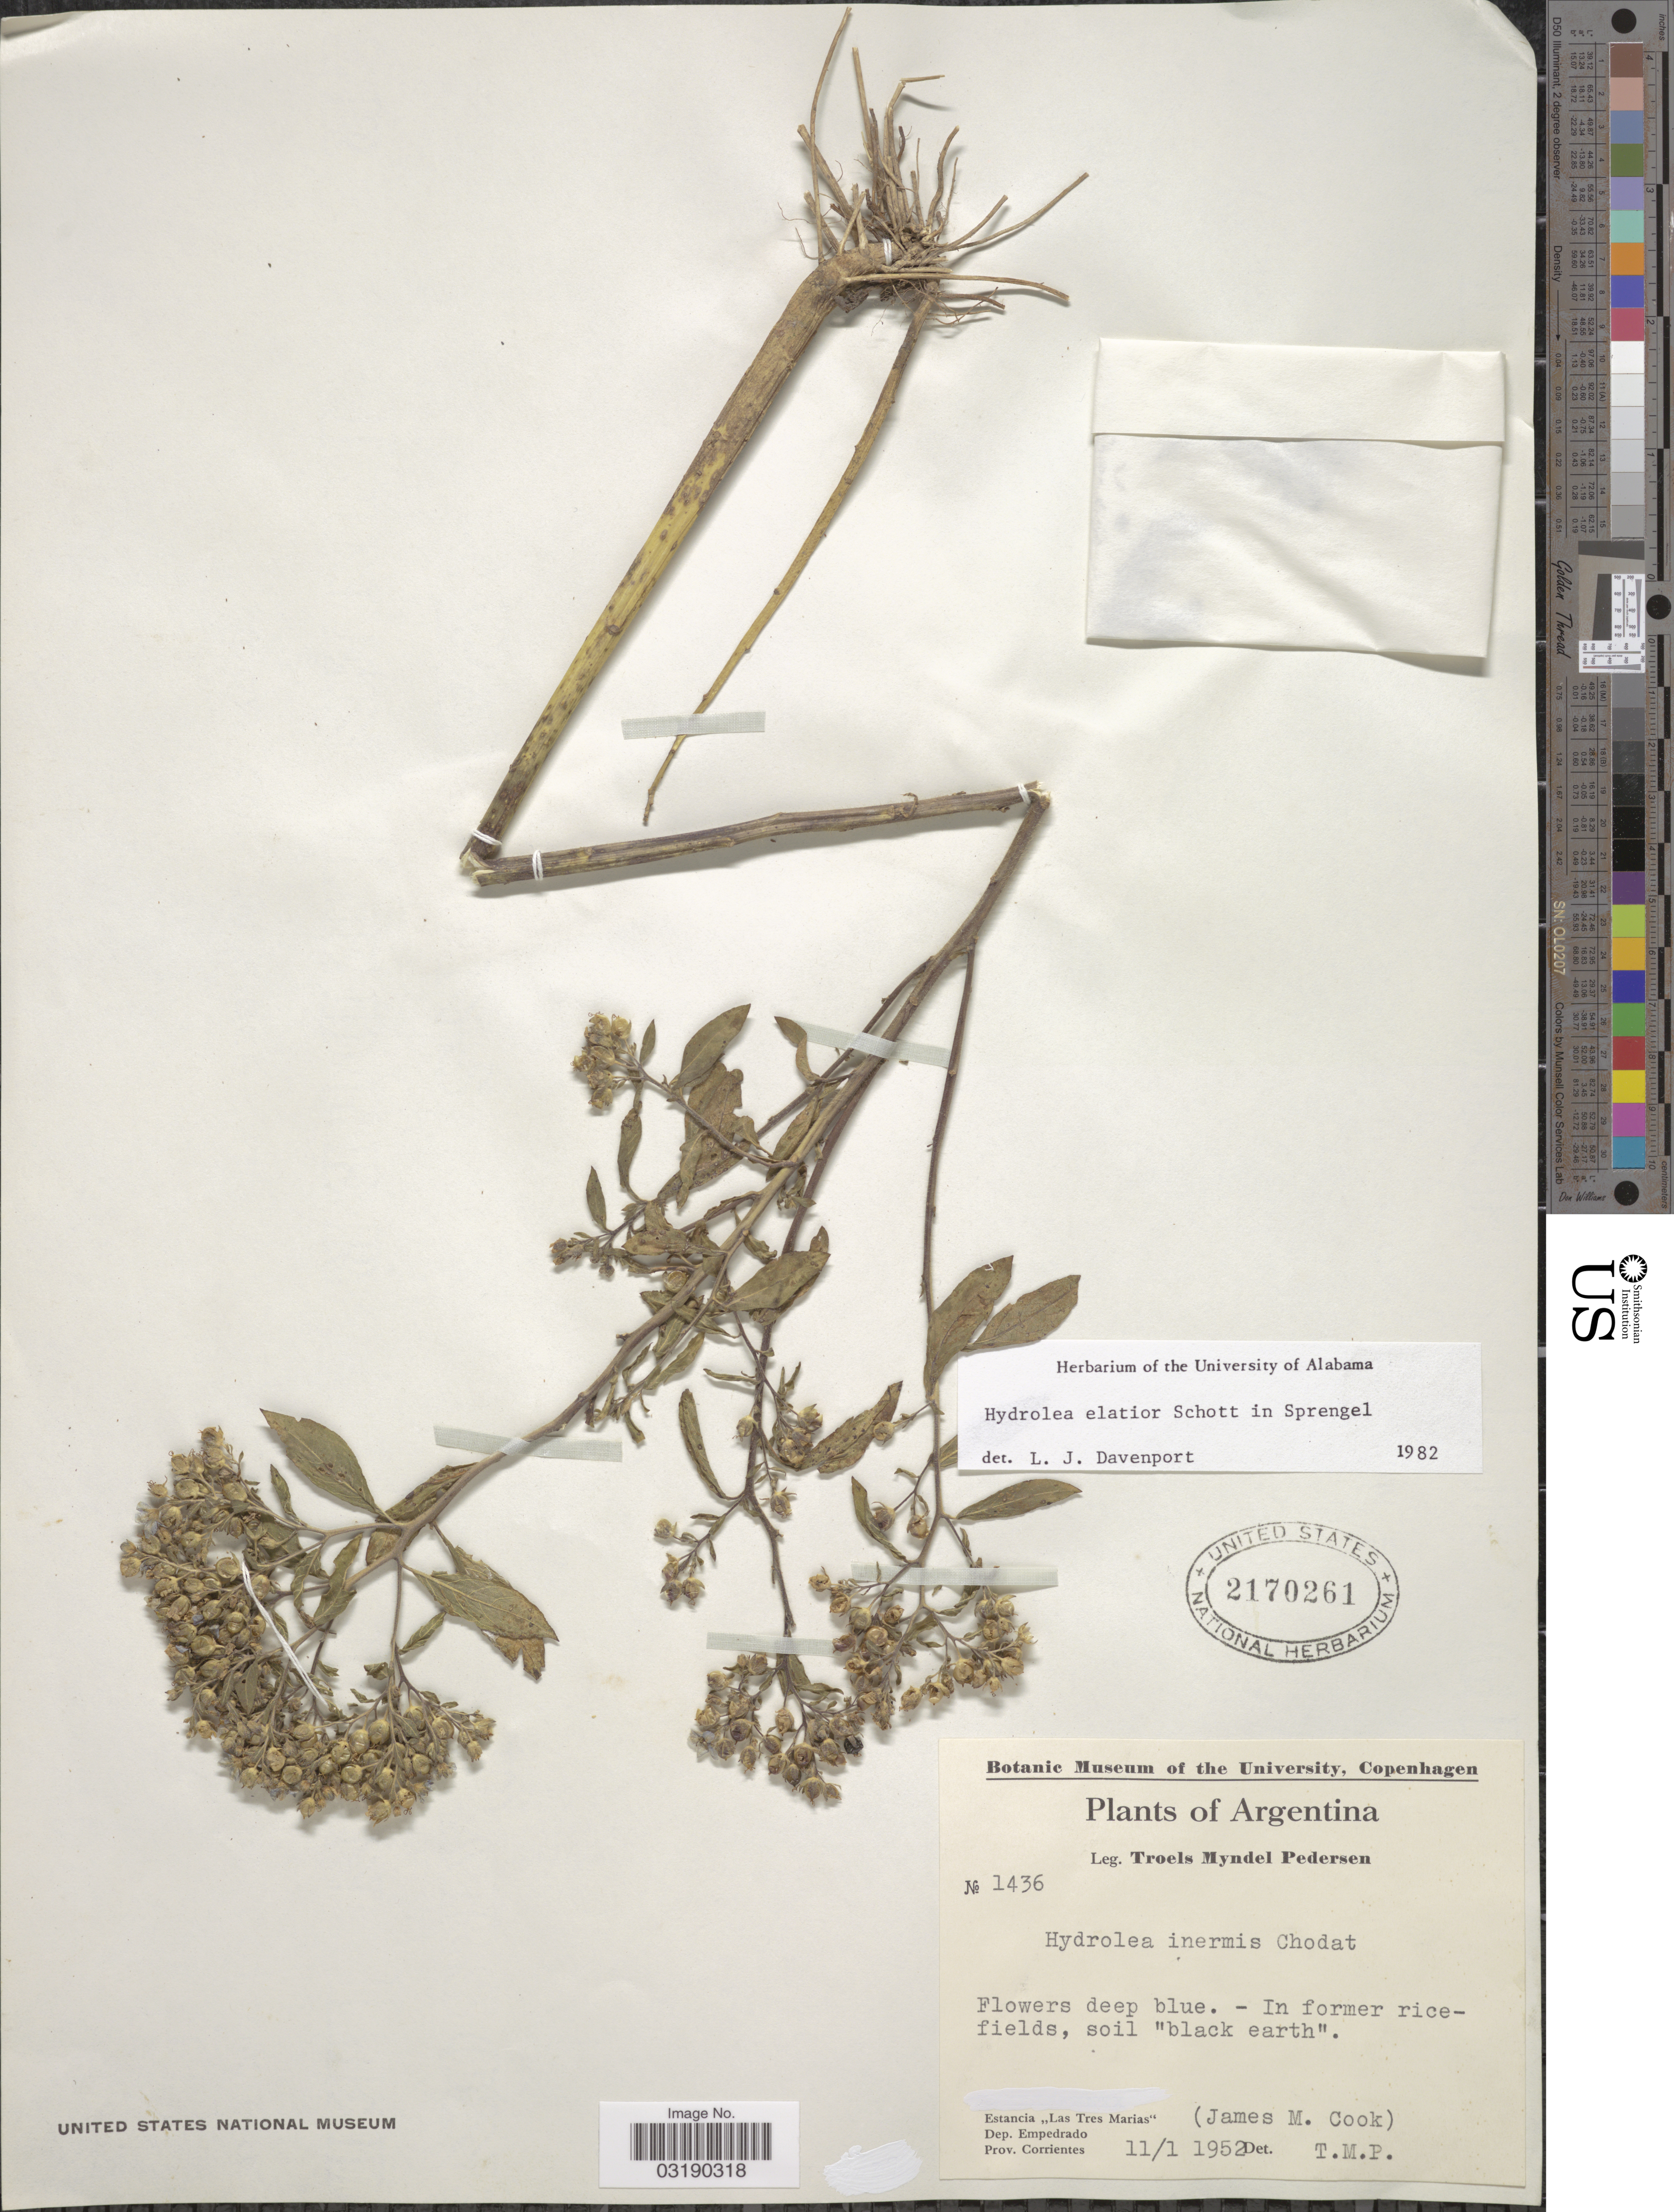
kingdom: Plantae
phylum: Tracheophyta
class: Magnoliopsida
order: Solanales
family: Hydroleaceae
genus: Hydrolea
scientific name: Hydrolea elatior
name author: Schott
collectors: T. Pederson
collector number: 1436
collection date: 1952-01-11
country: Argentina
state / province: Corrientes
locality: Estancia "Las Tres Marias". (James M. Cook). Dep. Empedrado. Prov. Corrientes.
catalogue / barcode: US 2170261